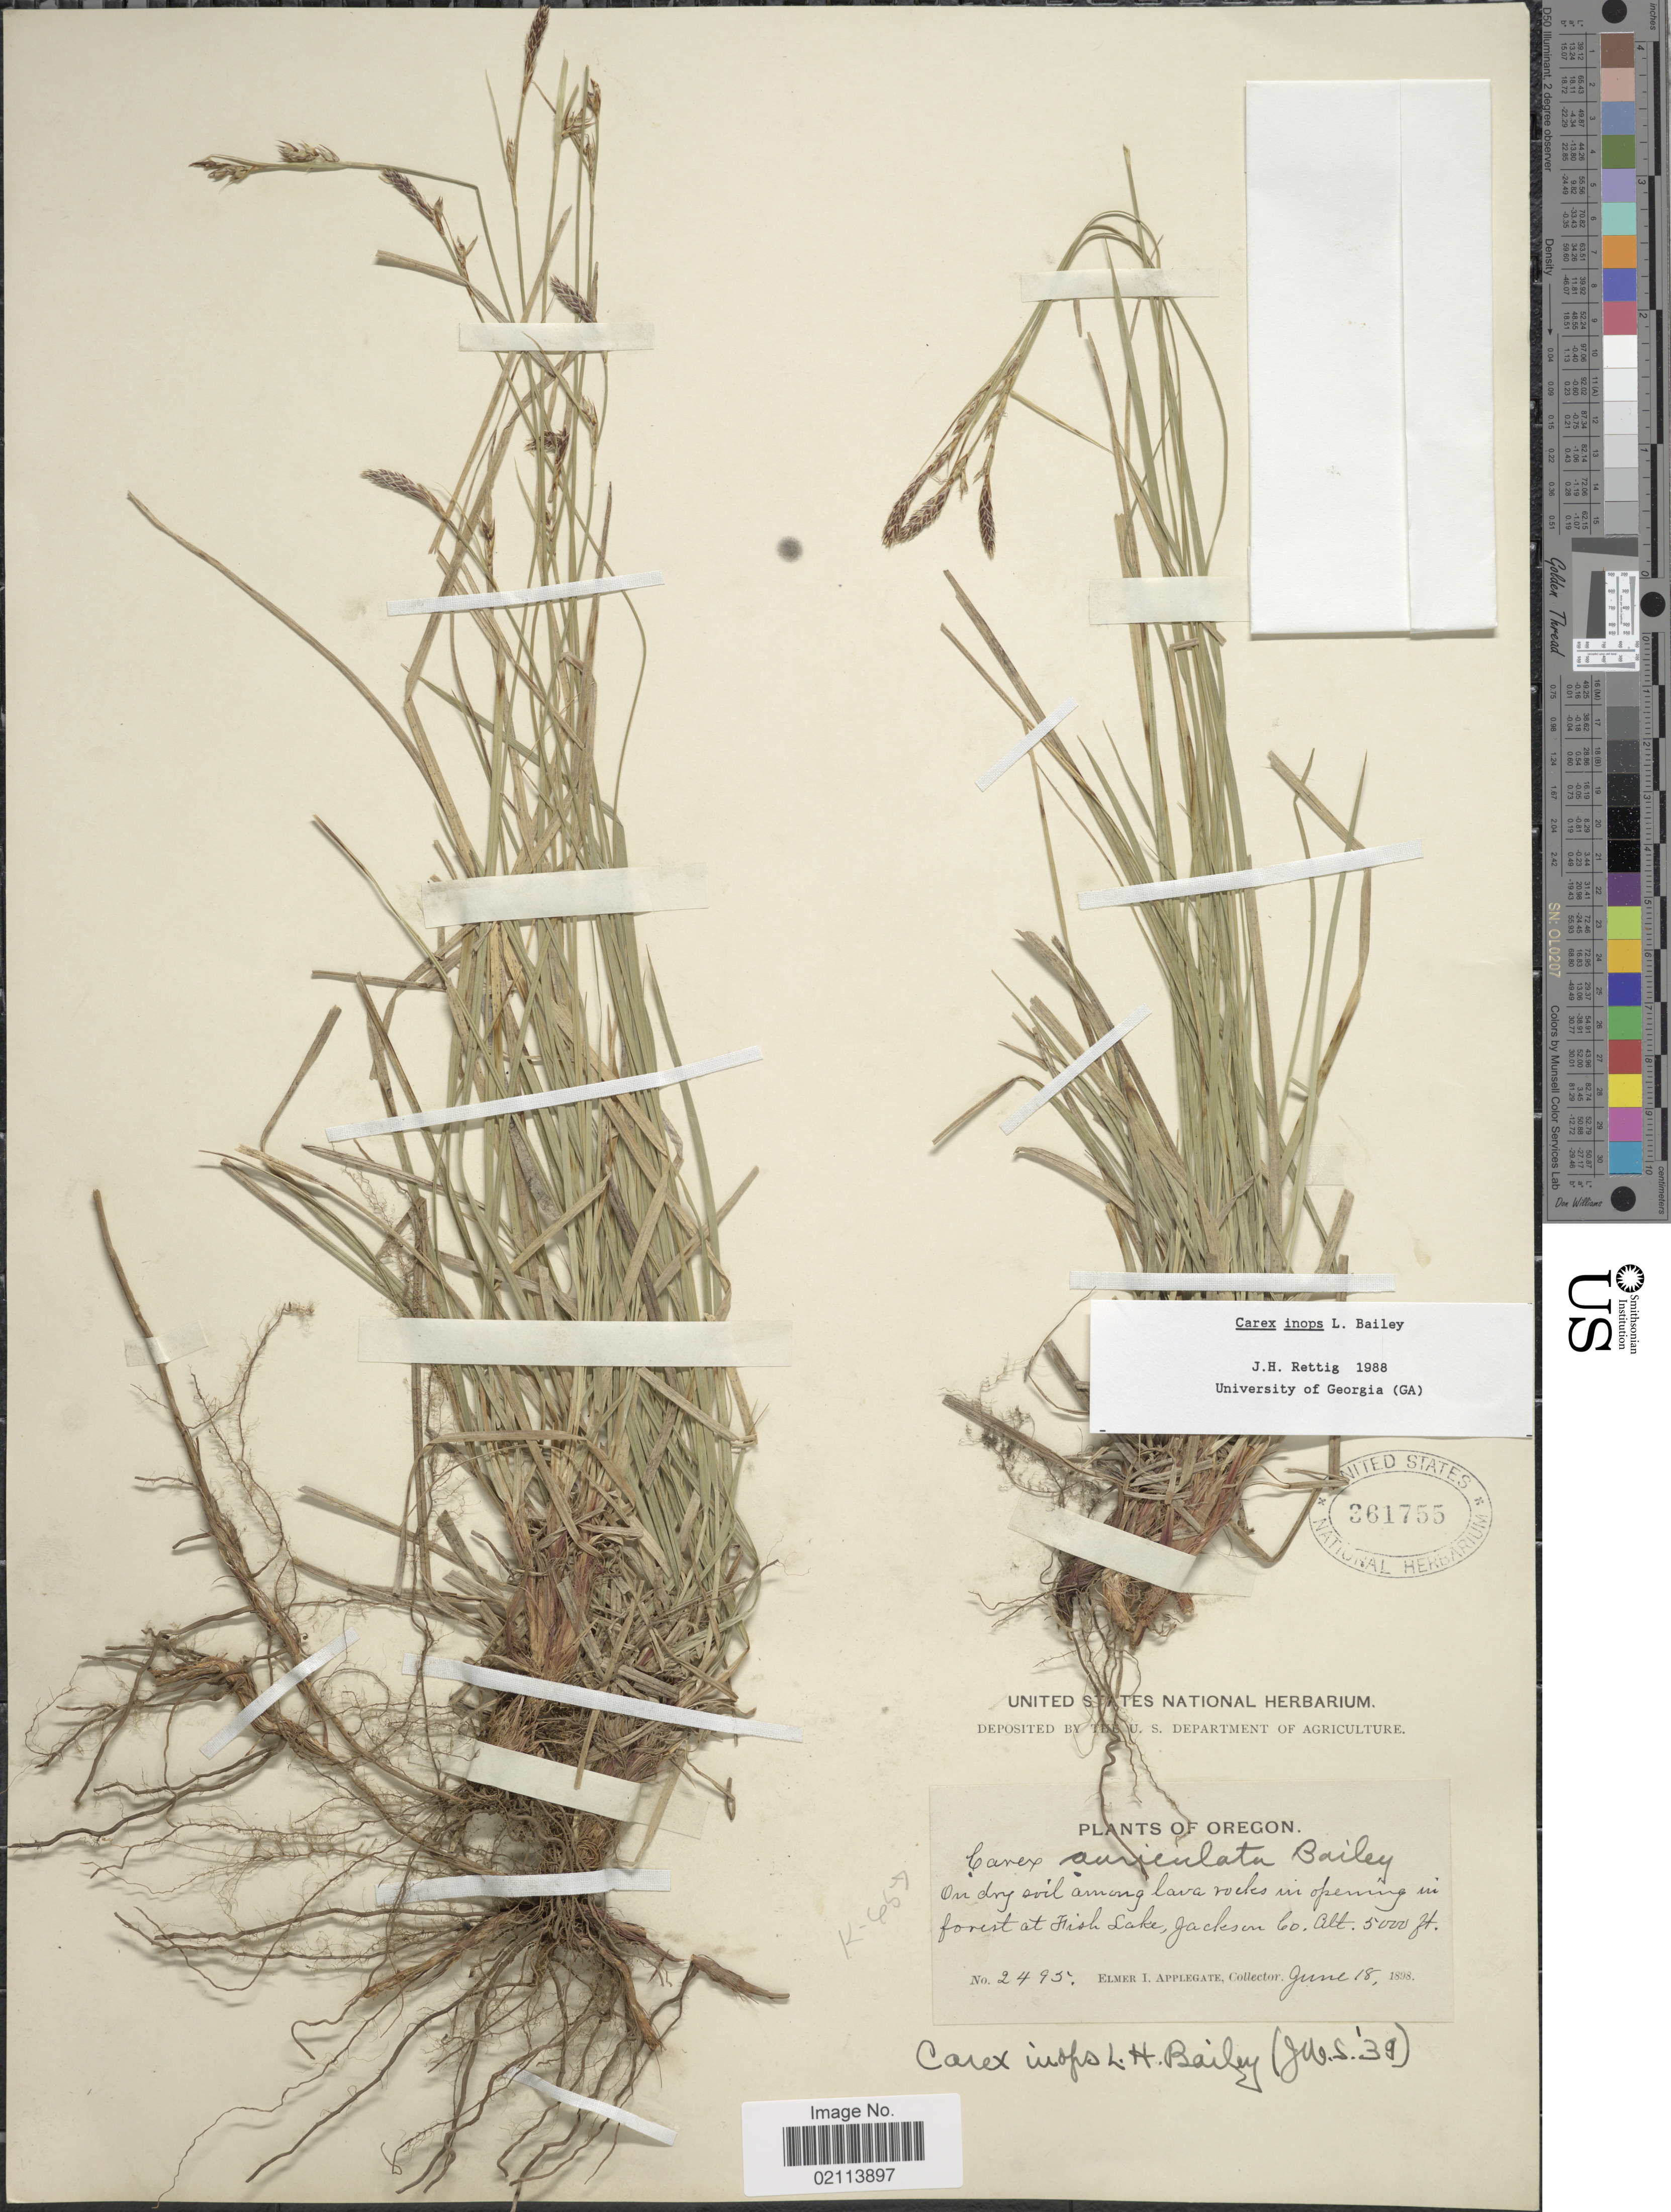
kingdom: Plantae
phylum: Tracheophyta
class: Liliopsida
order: Poales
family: Cyperaceae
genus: Carex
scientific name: Carex inops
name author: L.H. Bailey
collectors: E. I. Applegate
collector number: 2495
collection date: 1898-06-18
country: United States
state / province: Oregon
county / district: Jackson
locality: On dry soil among lava rocks in opening in forest at Fish Lake, Jackson Co.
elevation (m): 1524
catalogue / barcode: US 361755